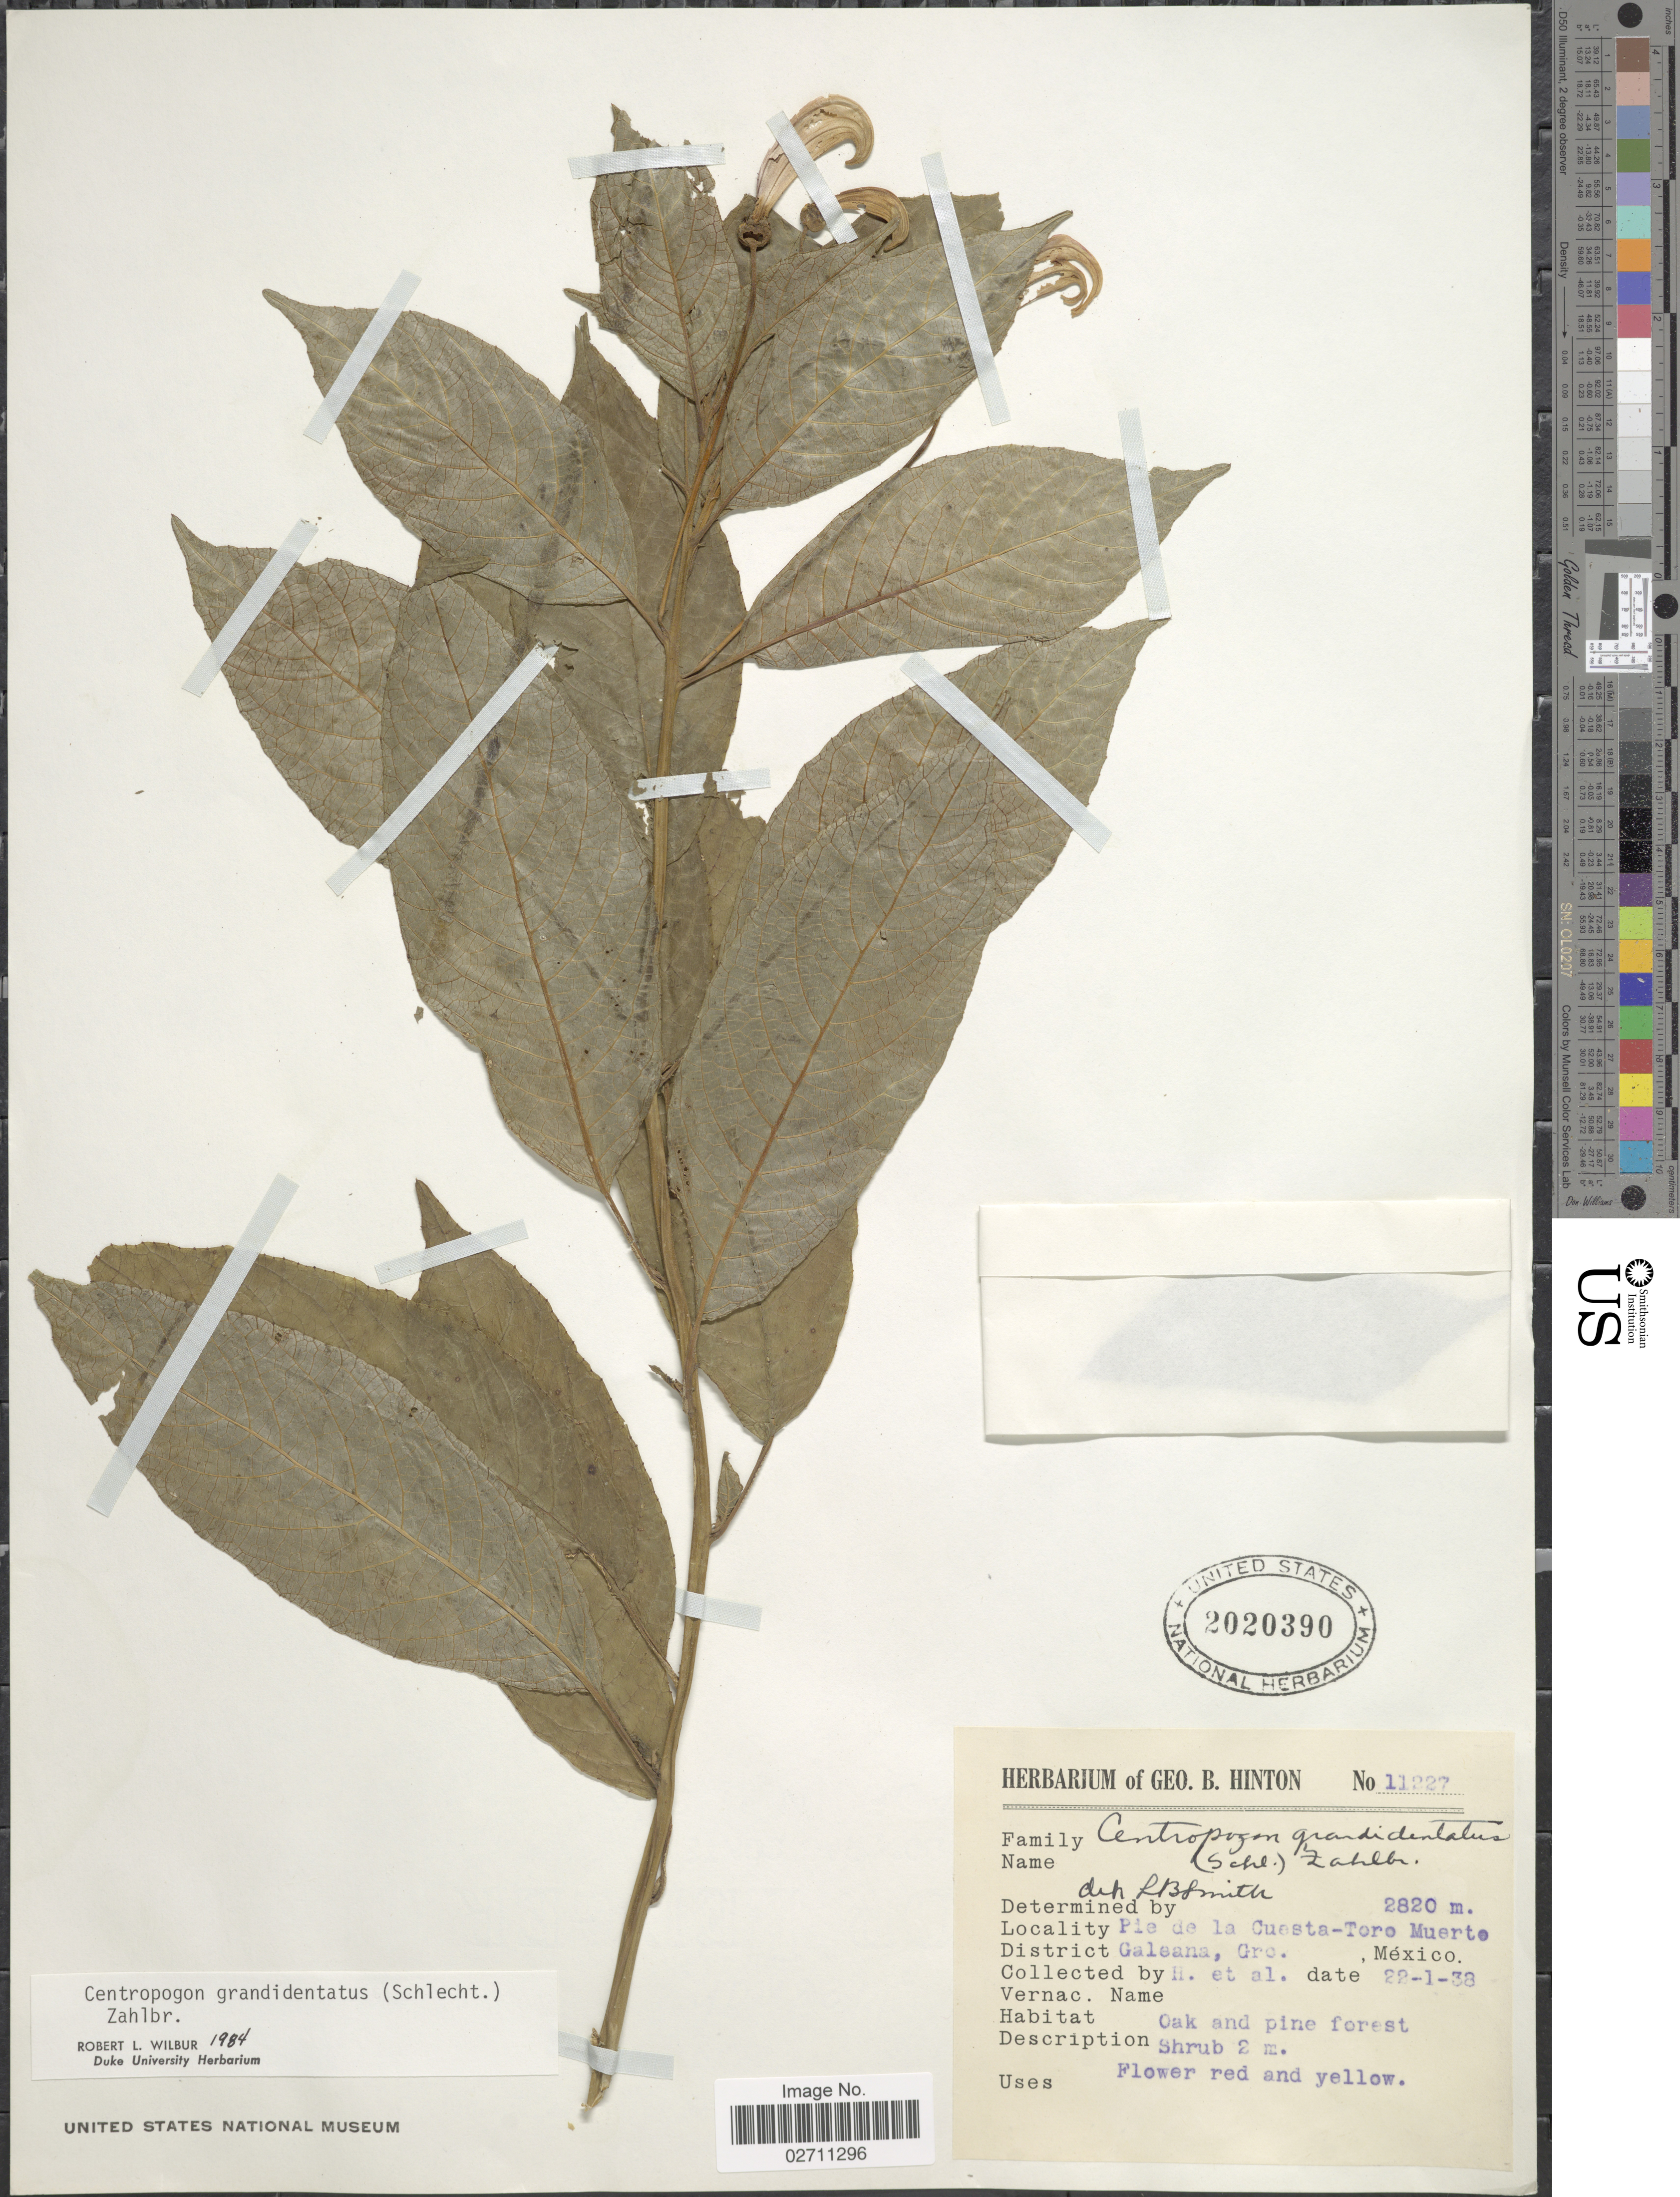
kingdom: Plantae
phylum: Tracheophyta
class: Magnoliopsida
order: Asterales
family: Campanulaceae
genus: Centropogon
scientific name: Centropogon grandidentatus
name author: (Schltdl.) Zahlbr.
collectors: G. B. Hinton & et al.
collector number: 11227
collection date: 1938-01-22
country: Mexico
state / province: Guerrero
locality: Pie de la Cuesta-Toro Muerte, District Galeana.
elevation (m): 2820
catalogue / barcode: US 2020390